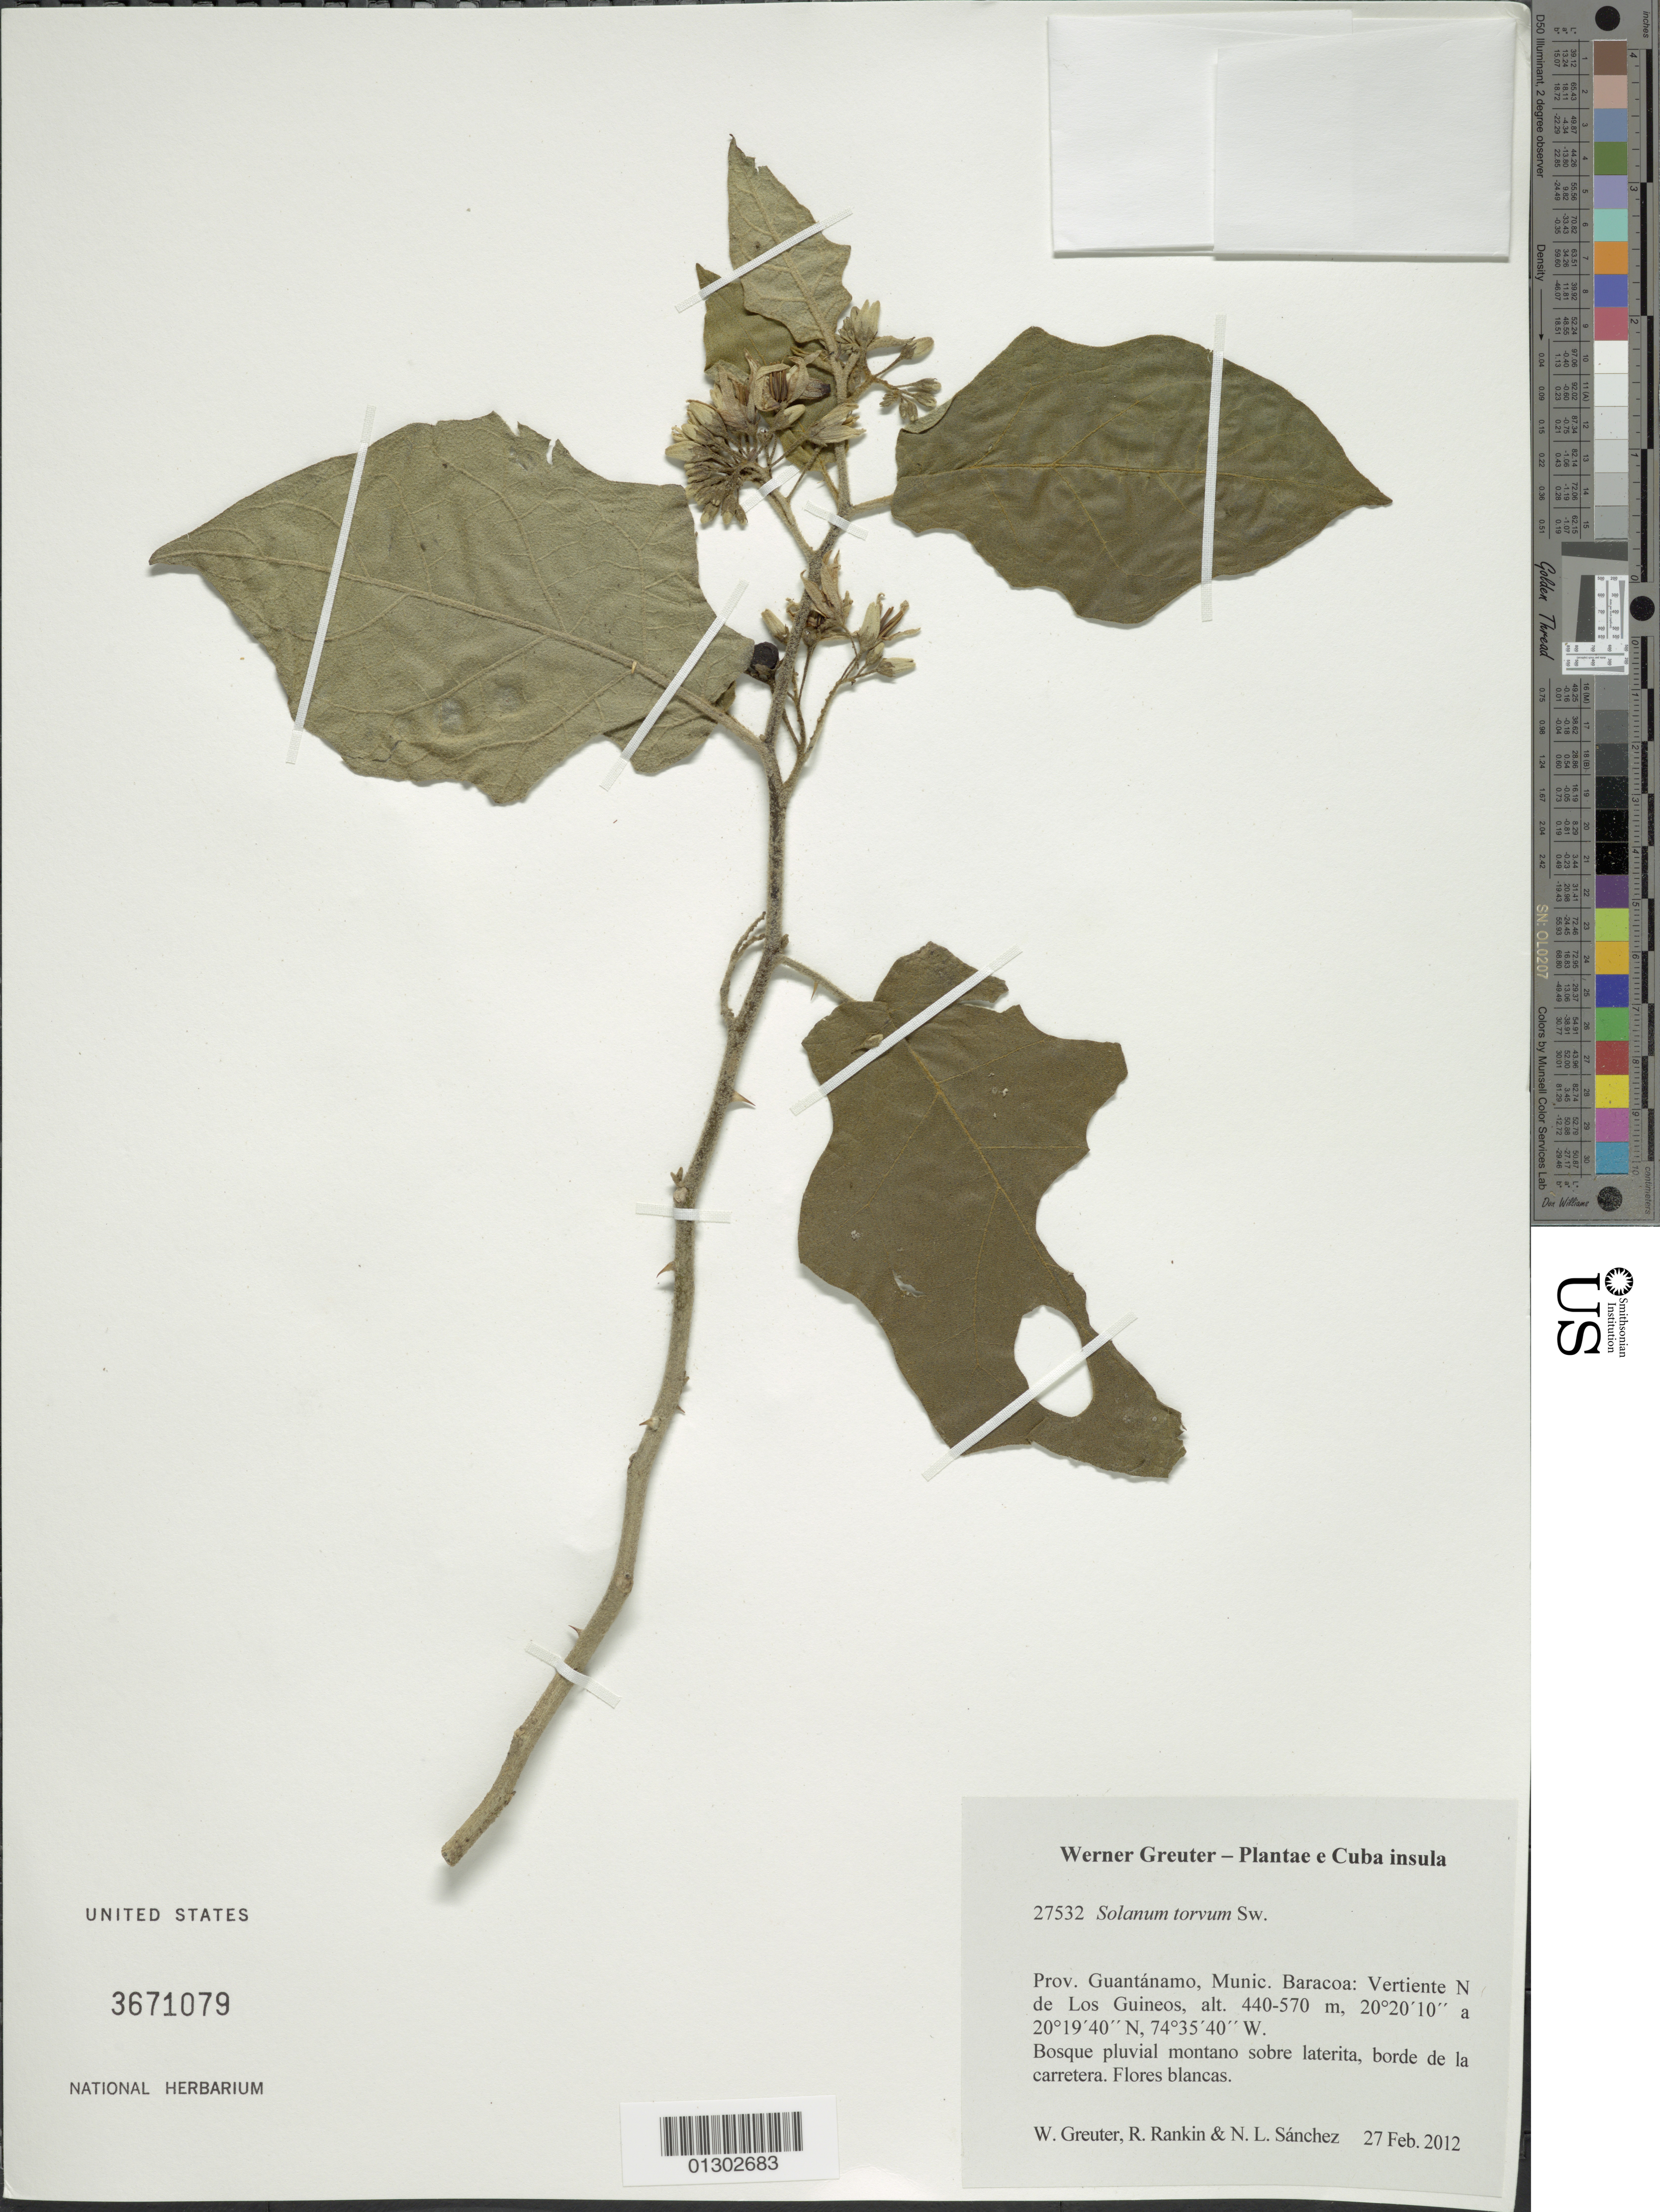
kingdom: Plantae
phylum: Tracheophyta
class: Magnoliopsida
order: Solanales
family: Solanaceae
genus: Solanum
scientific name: Solanum torvum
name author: Sw.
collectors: W. R. Greuter, R. Rankin Rodriguez & N. Sanchez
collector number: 27532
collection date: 2012-02-27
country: Cuba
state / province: Guantanamo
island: Cuba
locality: Munic. Baracoa; vertiente N de Los Guineos.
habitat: Bosque pluvial montano sobre laterita, borde de la carretera.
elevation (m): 440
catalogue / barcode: US 3671079